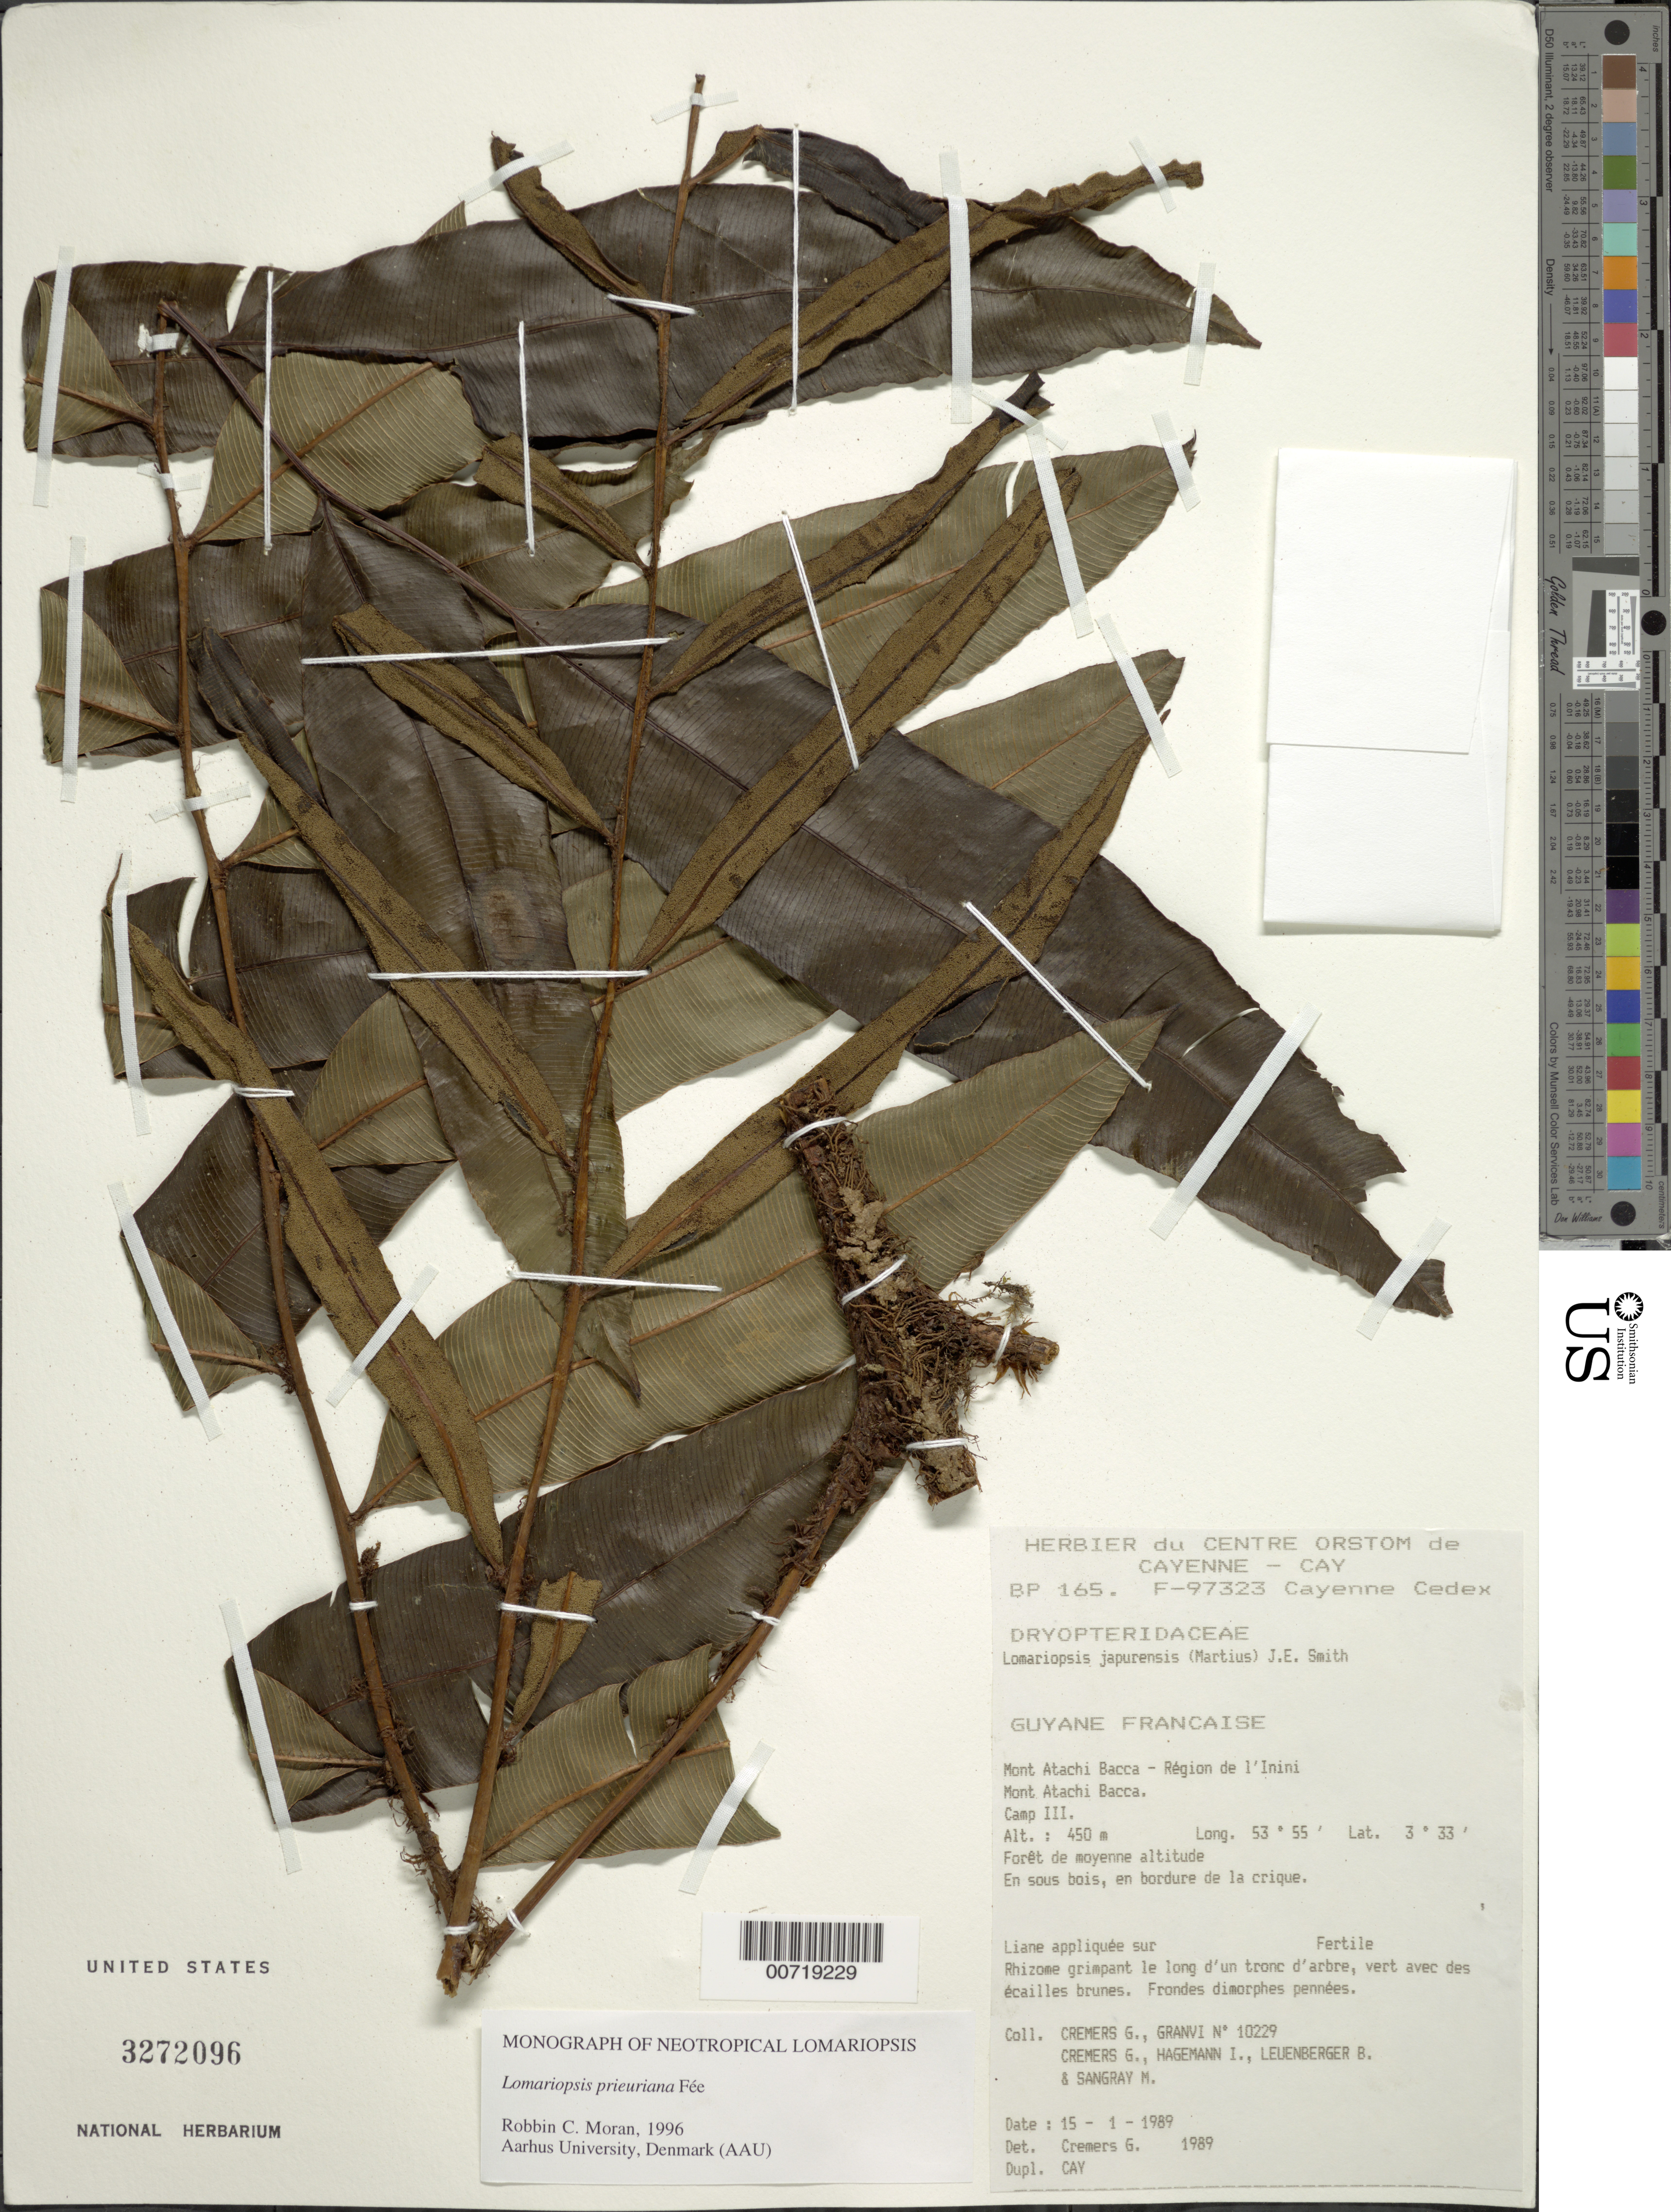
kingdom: Plantae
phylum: Tracheophyta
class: Polypodiopsida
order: Polypodiales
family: Lomariopsidaceae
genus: Lomariopsis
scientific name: Lomariopsis japurensis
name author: (Mart.) J. Sm.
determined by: Boudrie, M.; McKee, G. S.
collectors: G. Cremers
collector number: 10229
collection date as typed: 15-Jan-89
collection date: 1989-01-15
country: French Guiana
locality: Mont Atachi Bacca, région de l'Inini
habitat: Forest, middle altitude; along creek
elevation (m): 450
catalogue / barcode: US 3272096